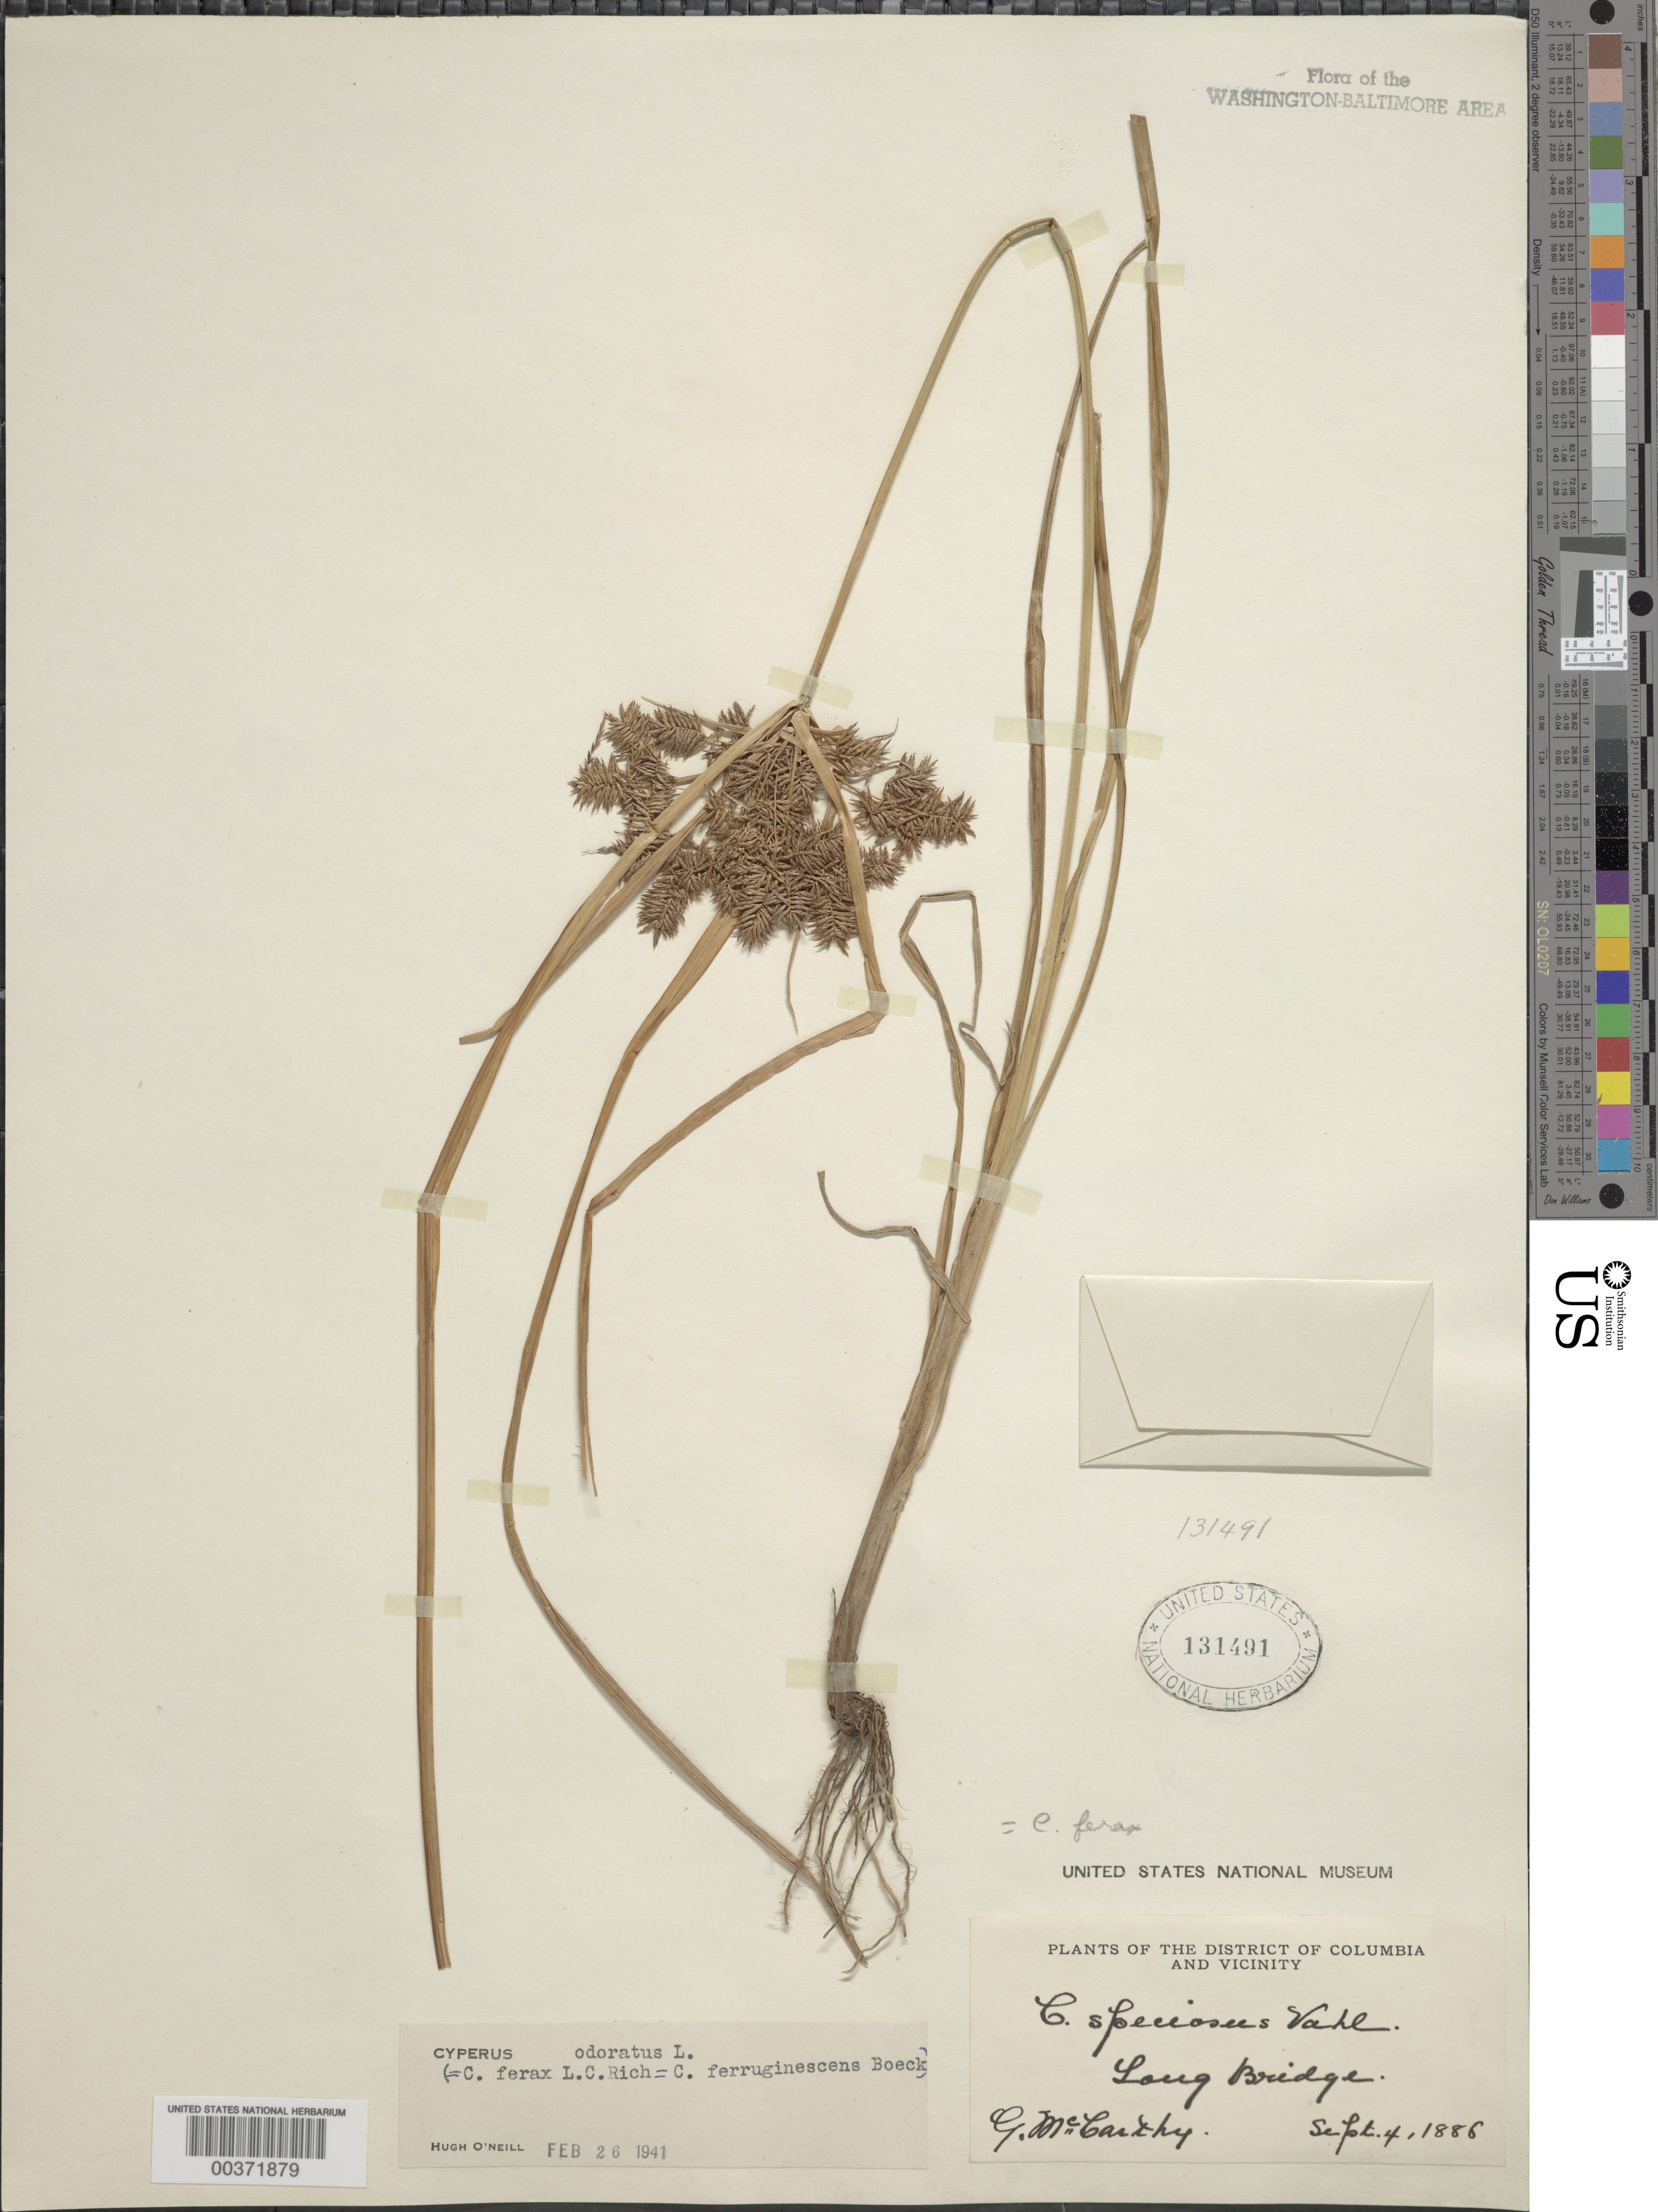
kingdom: Plantae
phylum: Tracheophyta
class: Liliopsida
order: Poales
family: Cyperaceae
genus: Cyperus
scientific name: Cyperus odoratus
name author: L.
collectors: W. R. Maxon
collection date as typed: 04 Sep 1886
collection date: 1886-09-04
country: United States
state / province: District of Columbia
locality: Long Bridge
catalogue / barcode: US 131491